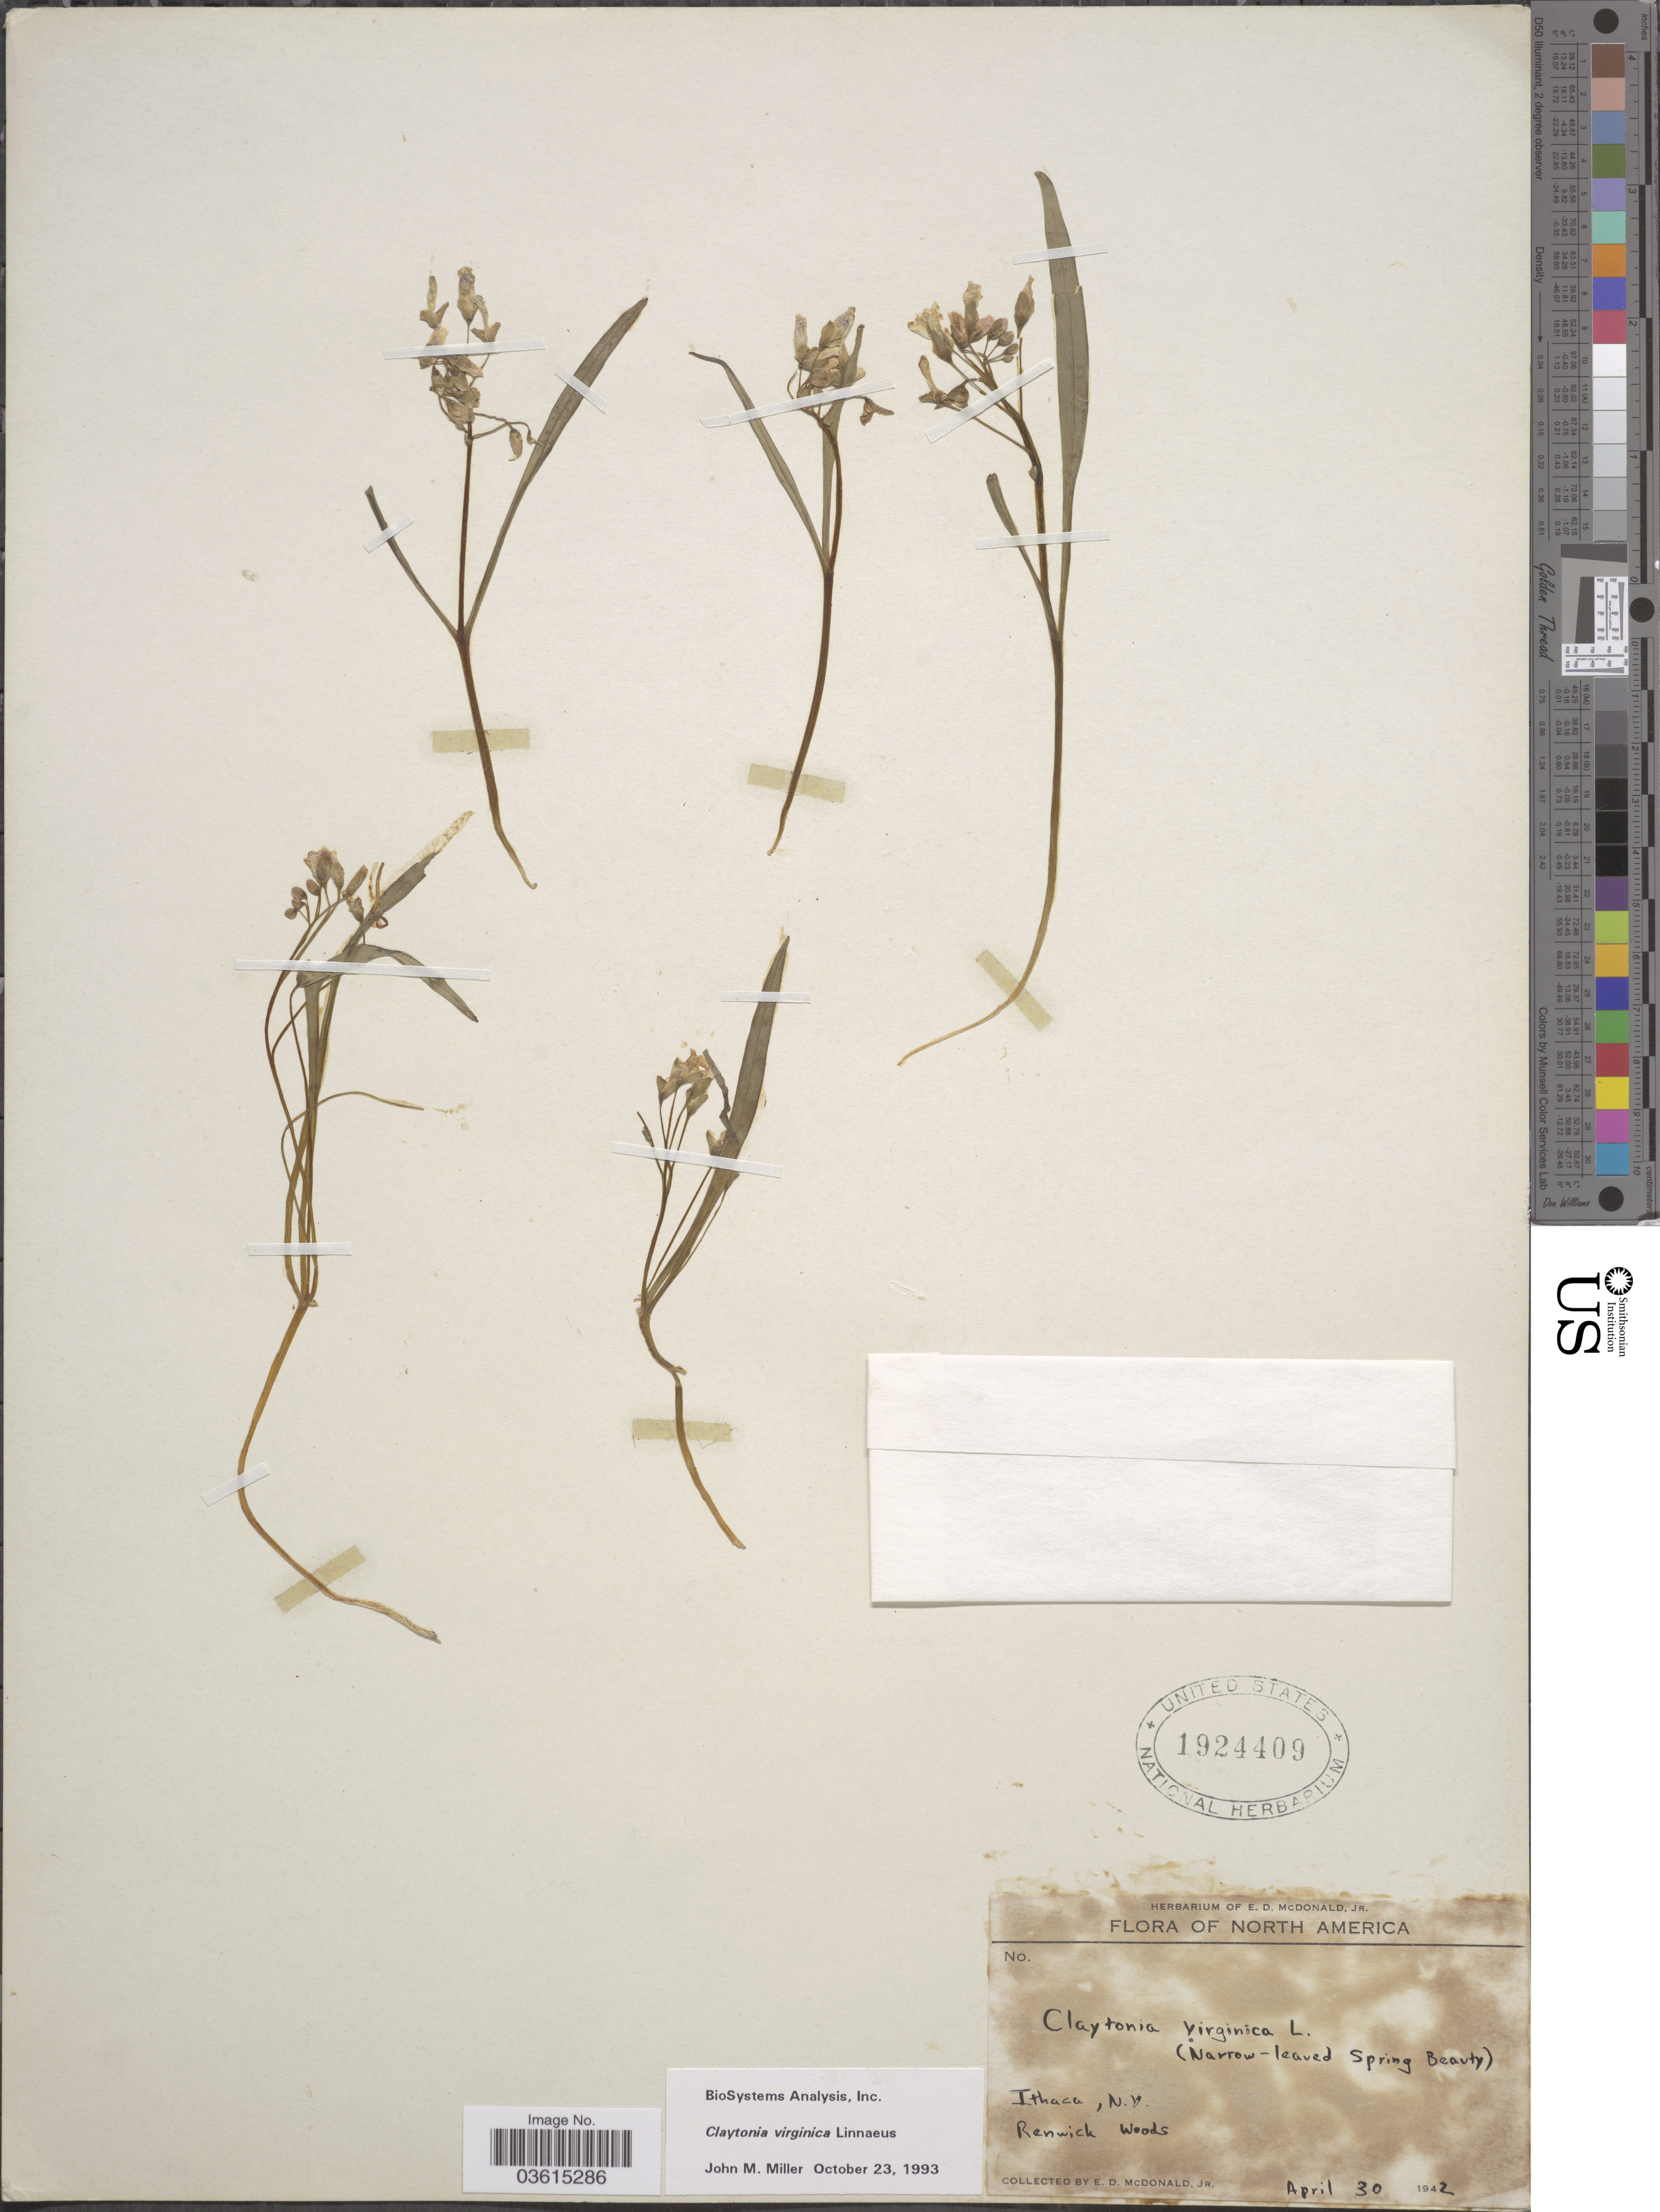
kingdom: Plantae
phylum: Tracheophyta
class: Magnoliopsida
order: Caryophyllales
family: Montiaceae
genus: Claytonia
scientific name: Claytonia virginica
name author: L.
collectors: E. D. McDonald Jr.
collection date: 1942-04-30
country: United States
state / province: New York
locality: Ithaca. Renwick woods.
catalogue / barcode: US 1924409